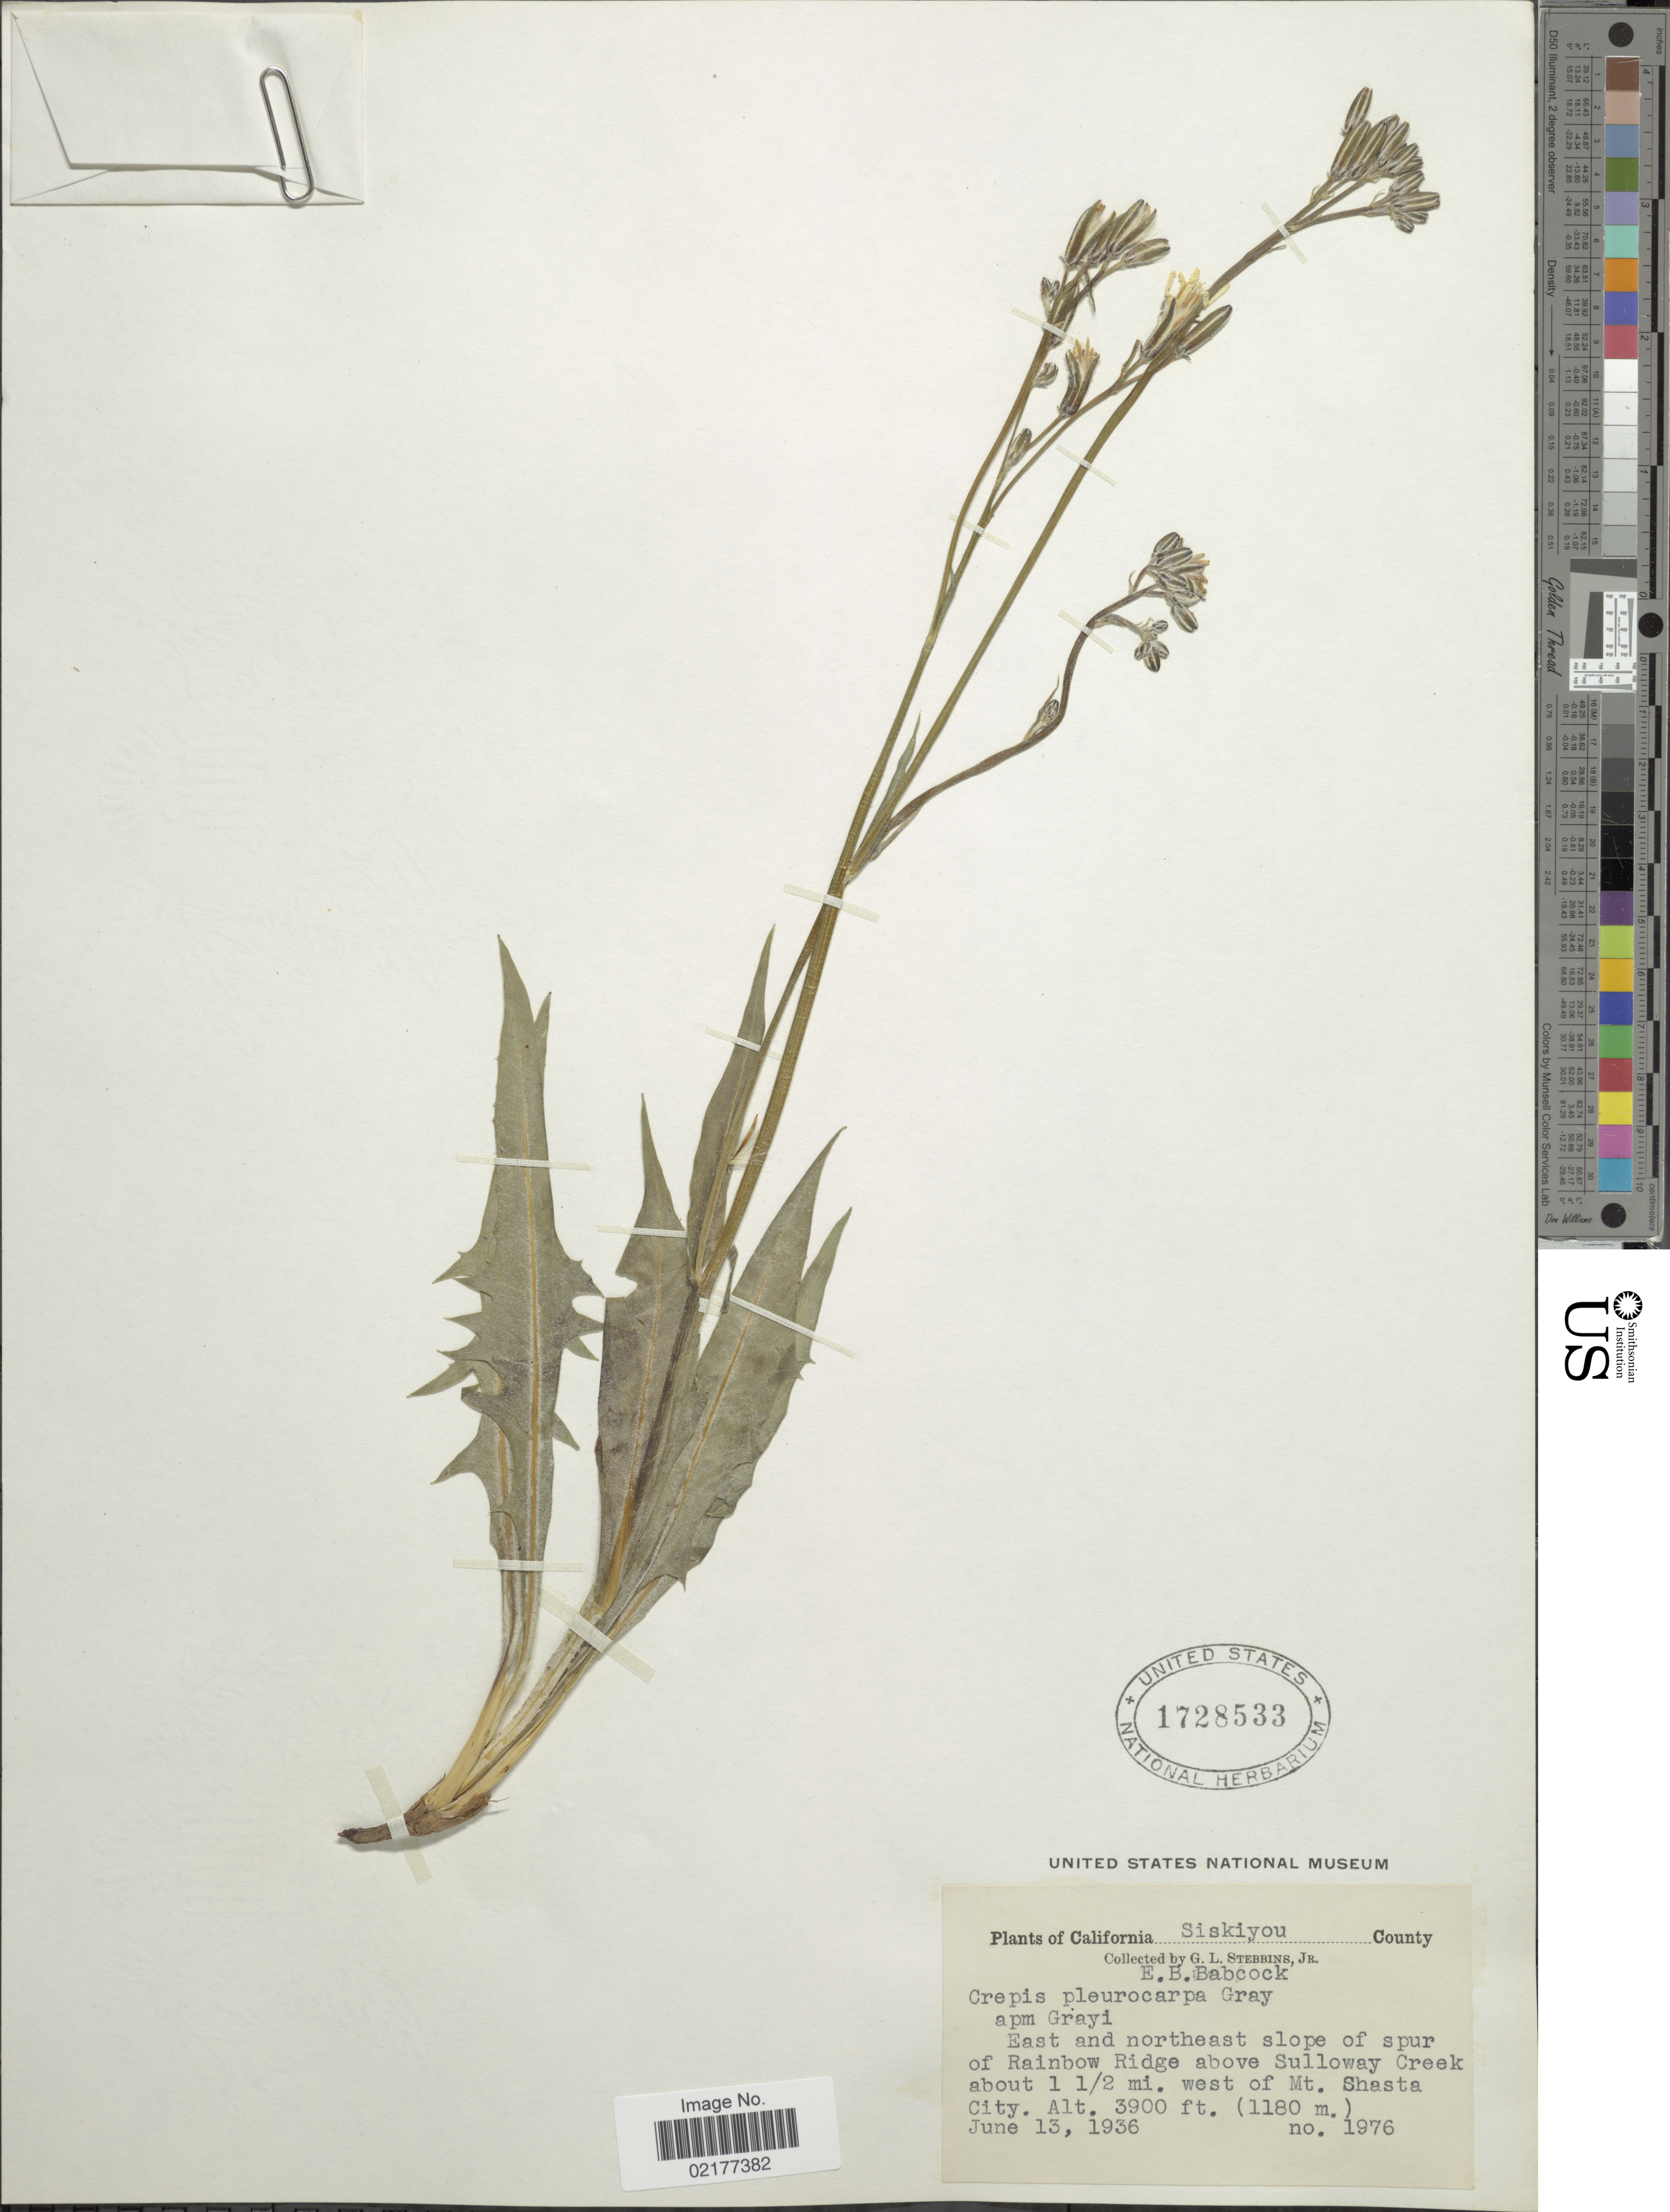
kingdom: Plantae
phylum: Tracheophyta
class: Magnoliopsida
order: Asterales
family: Asteraceae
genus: Crepis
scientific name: Crepis pleurocarpa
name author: A. Gray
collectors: G. L. Stebbins & E. B. Babcock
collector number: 1976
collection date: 1936-06-13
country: United States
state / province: California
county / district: Siskiyou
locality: Siskiyou County, East and northeast slope of spur of Rainbow Ridge above Sulloway Creek about 1½ mi. west of Mt. Shasta City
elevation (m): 1189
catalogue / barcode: US 1728533